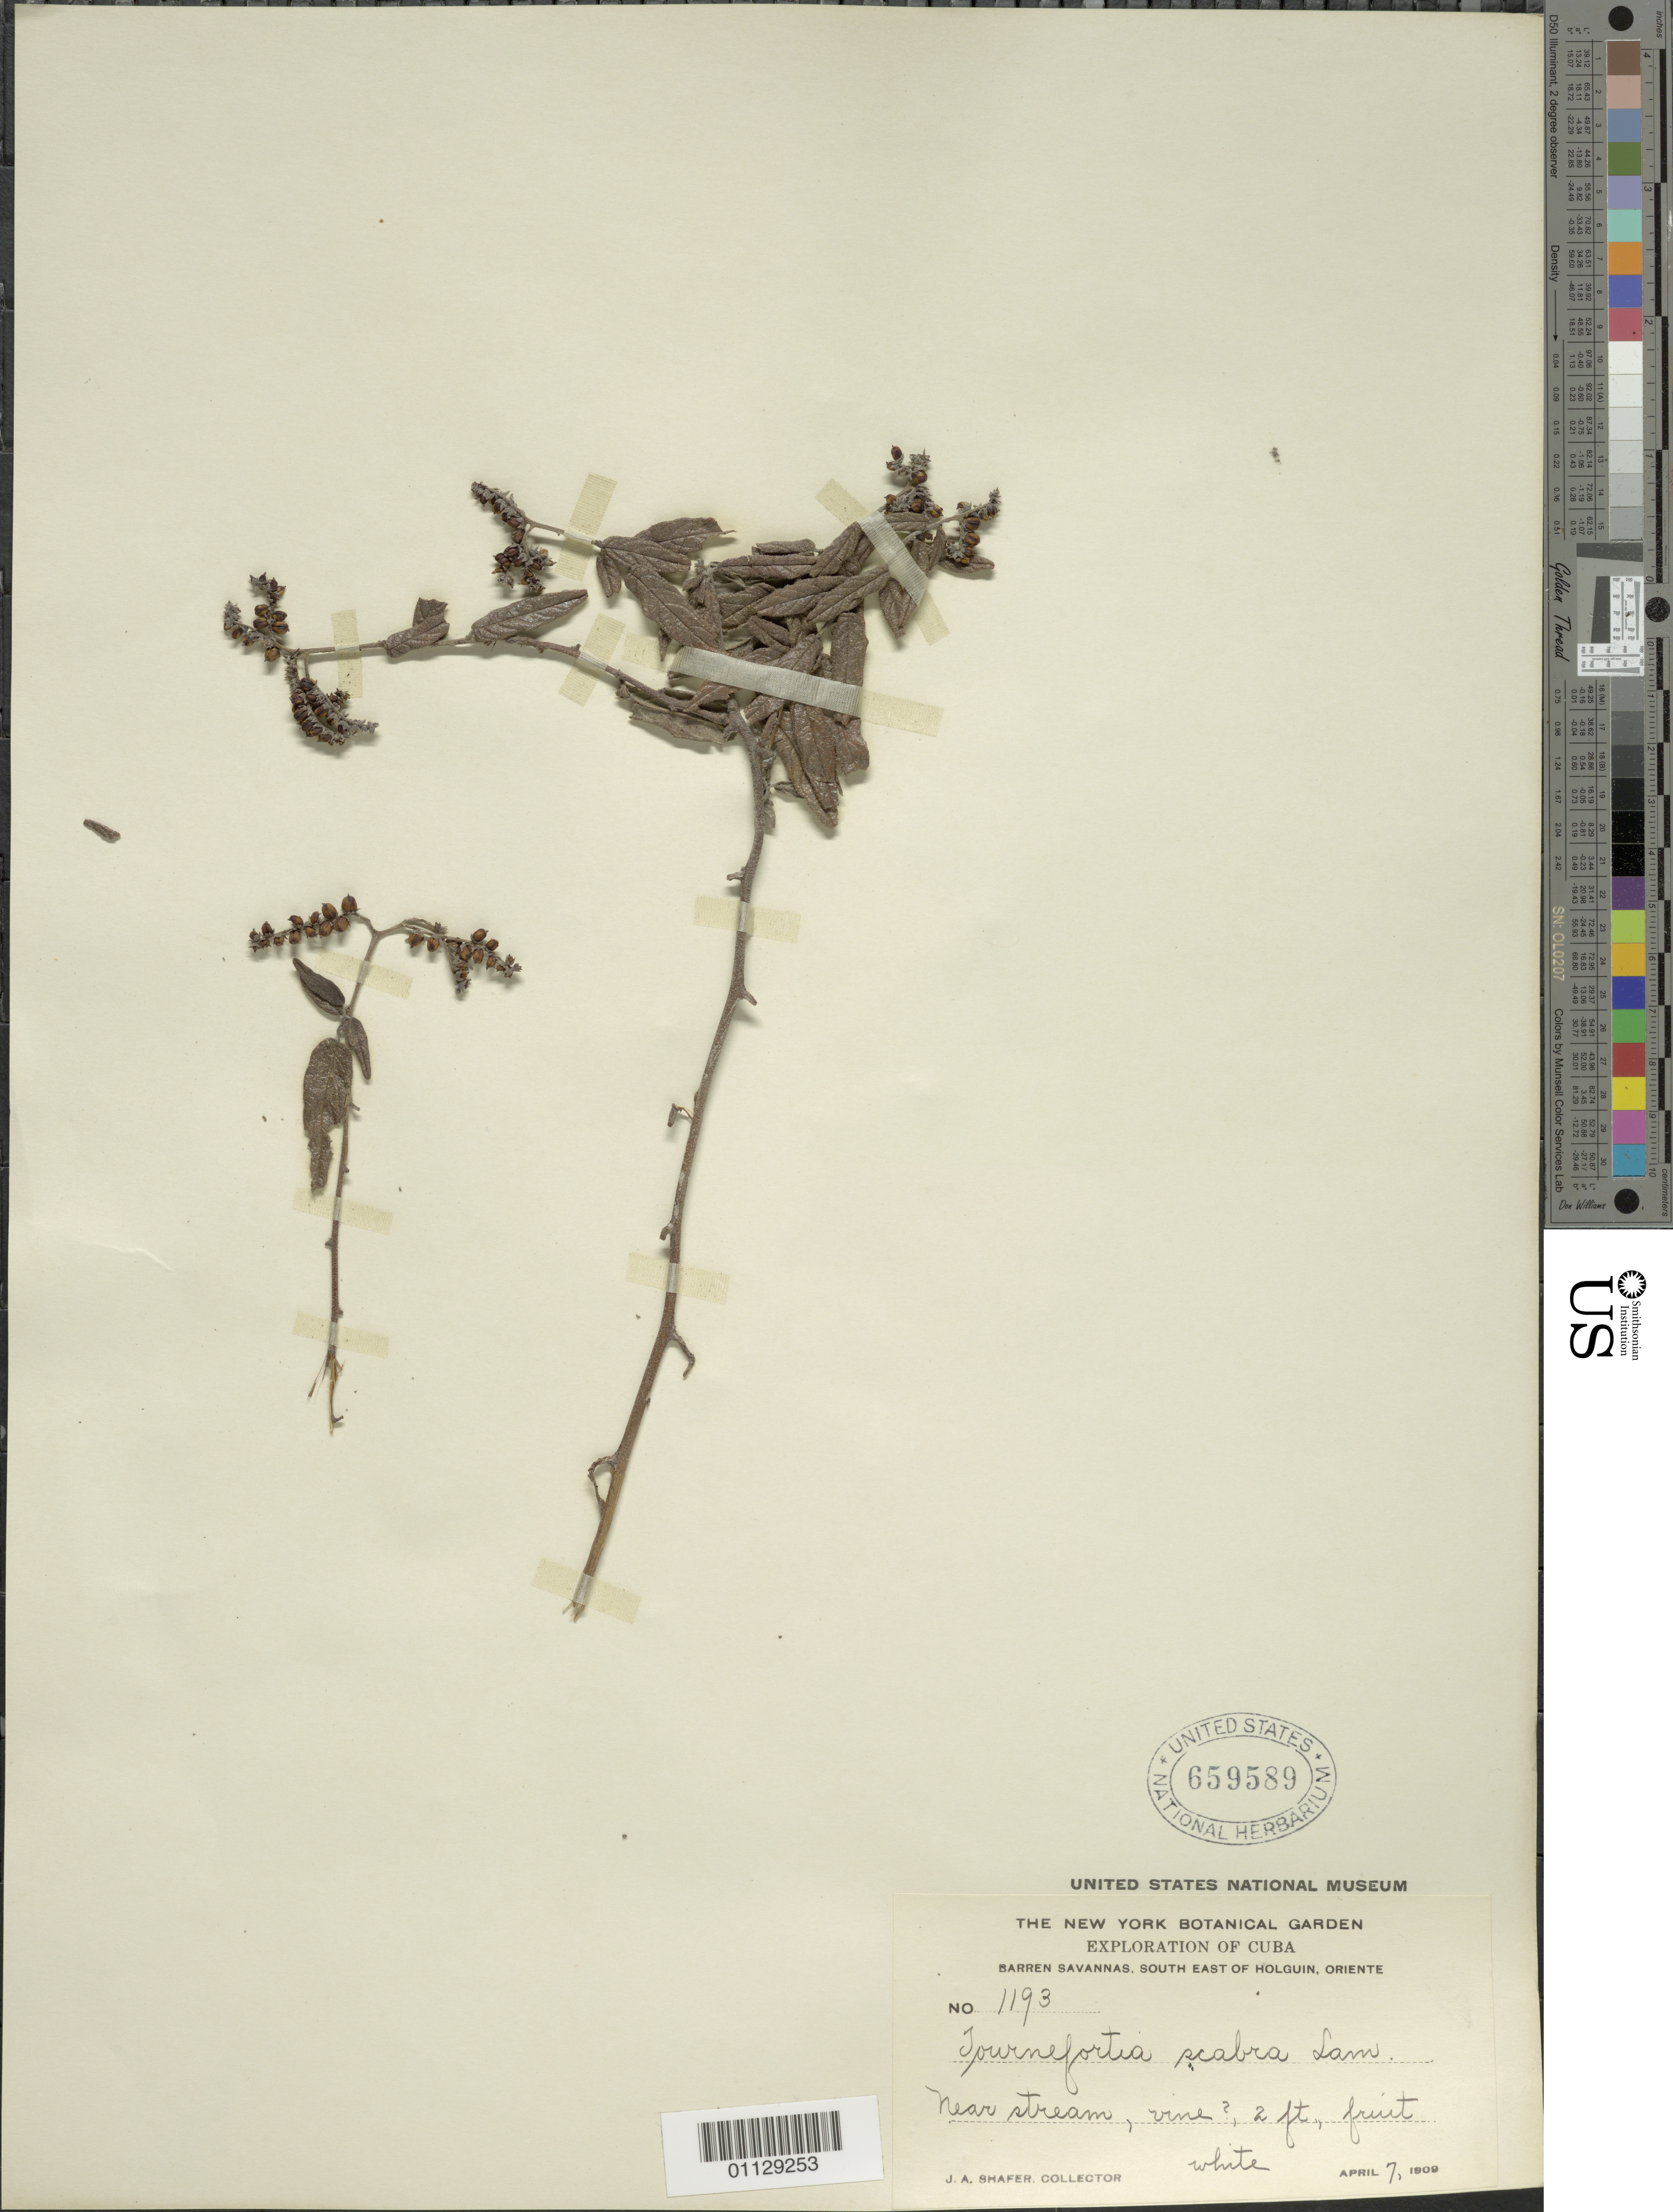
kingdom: Plantae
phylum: Tracheophyta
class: Magnoliopsida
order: Boraginales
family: Heliotropiaceae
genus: Tournefortia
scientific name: Tournefortia scabra var. scabra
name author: Lam.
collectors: J. A. Shafer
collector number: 1193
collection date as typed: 07 Apr 1909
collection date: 1909-04-07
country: Cuba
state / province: Oriente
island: Cuba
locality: Barren Savannas, south east of Holguin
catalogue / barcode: US 659589